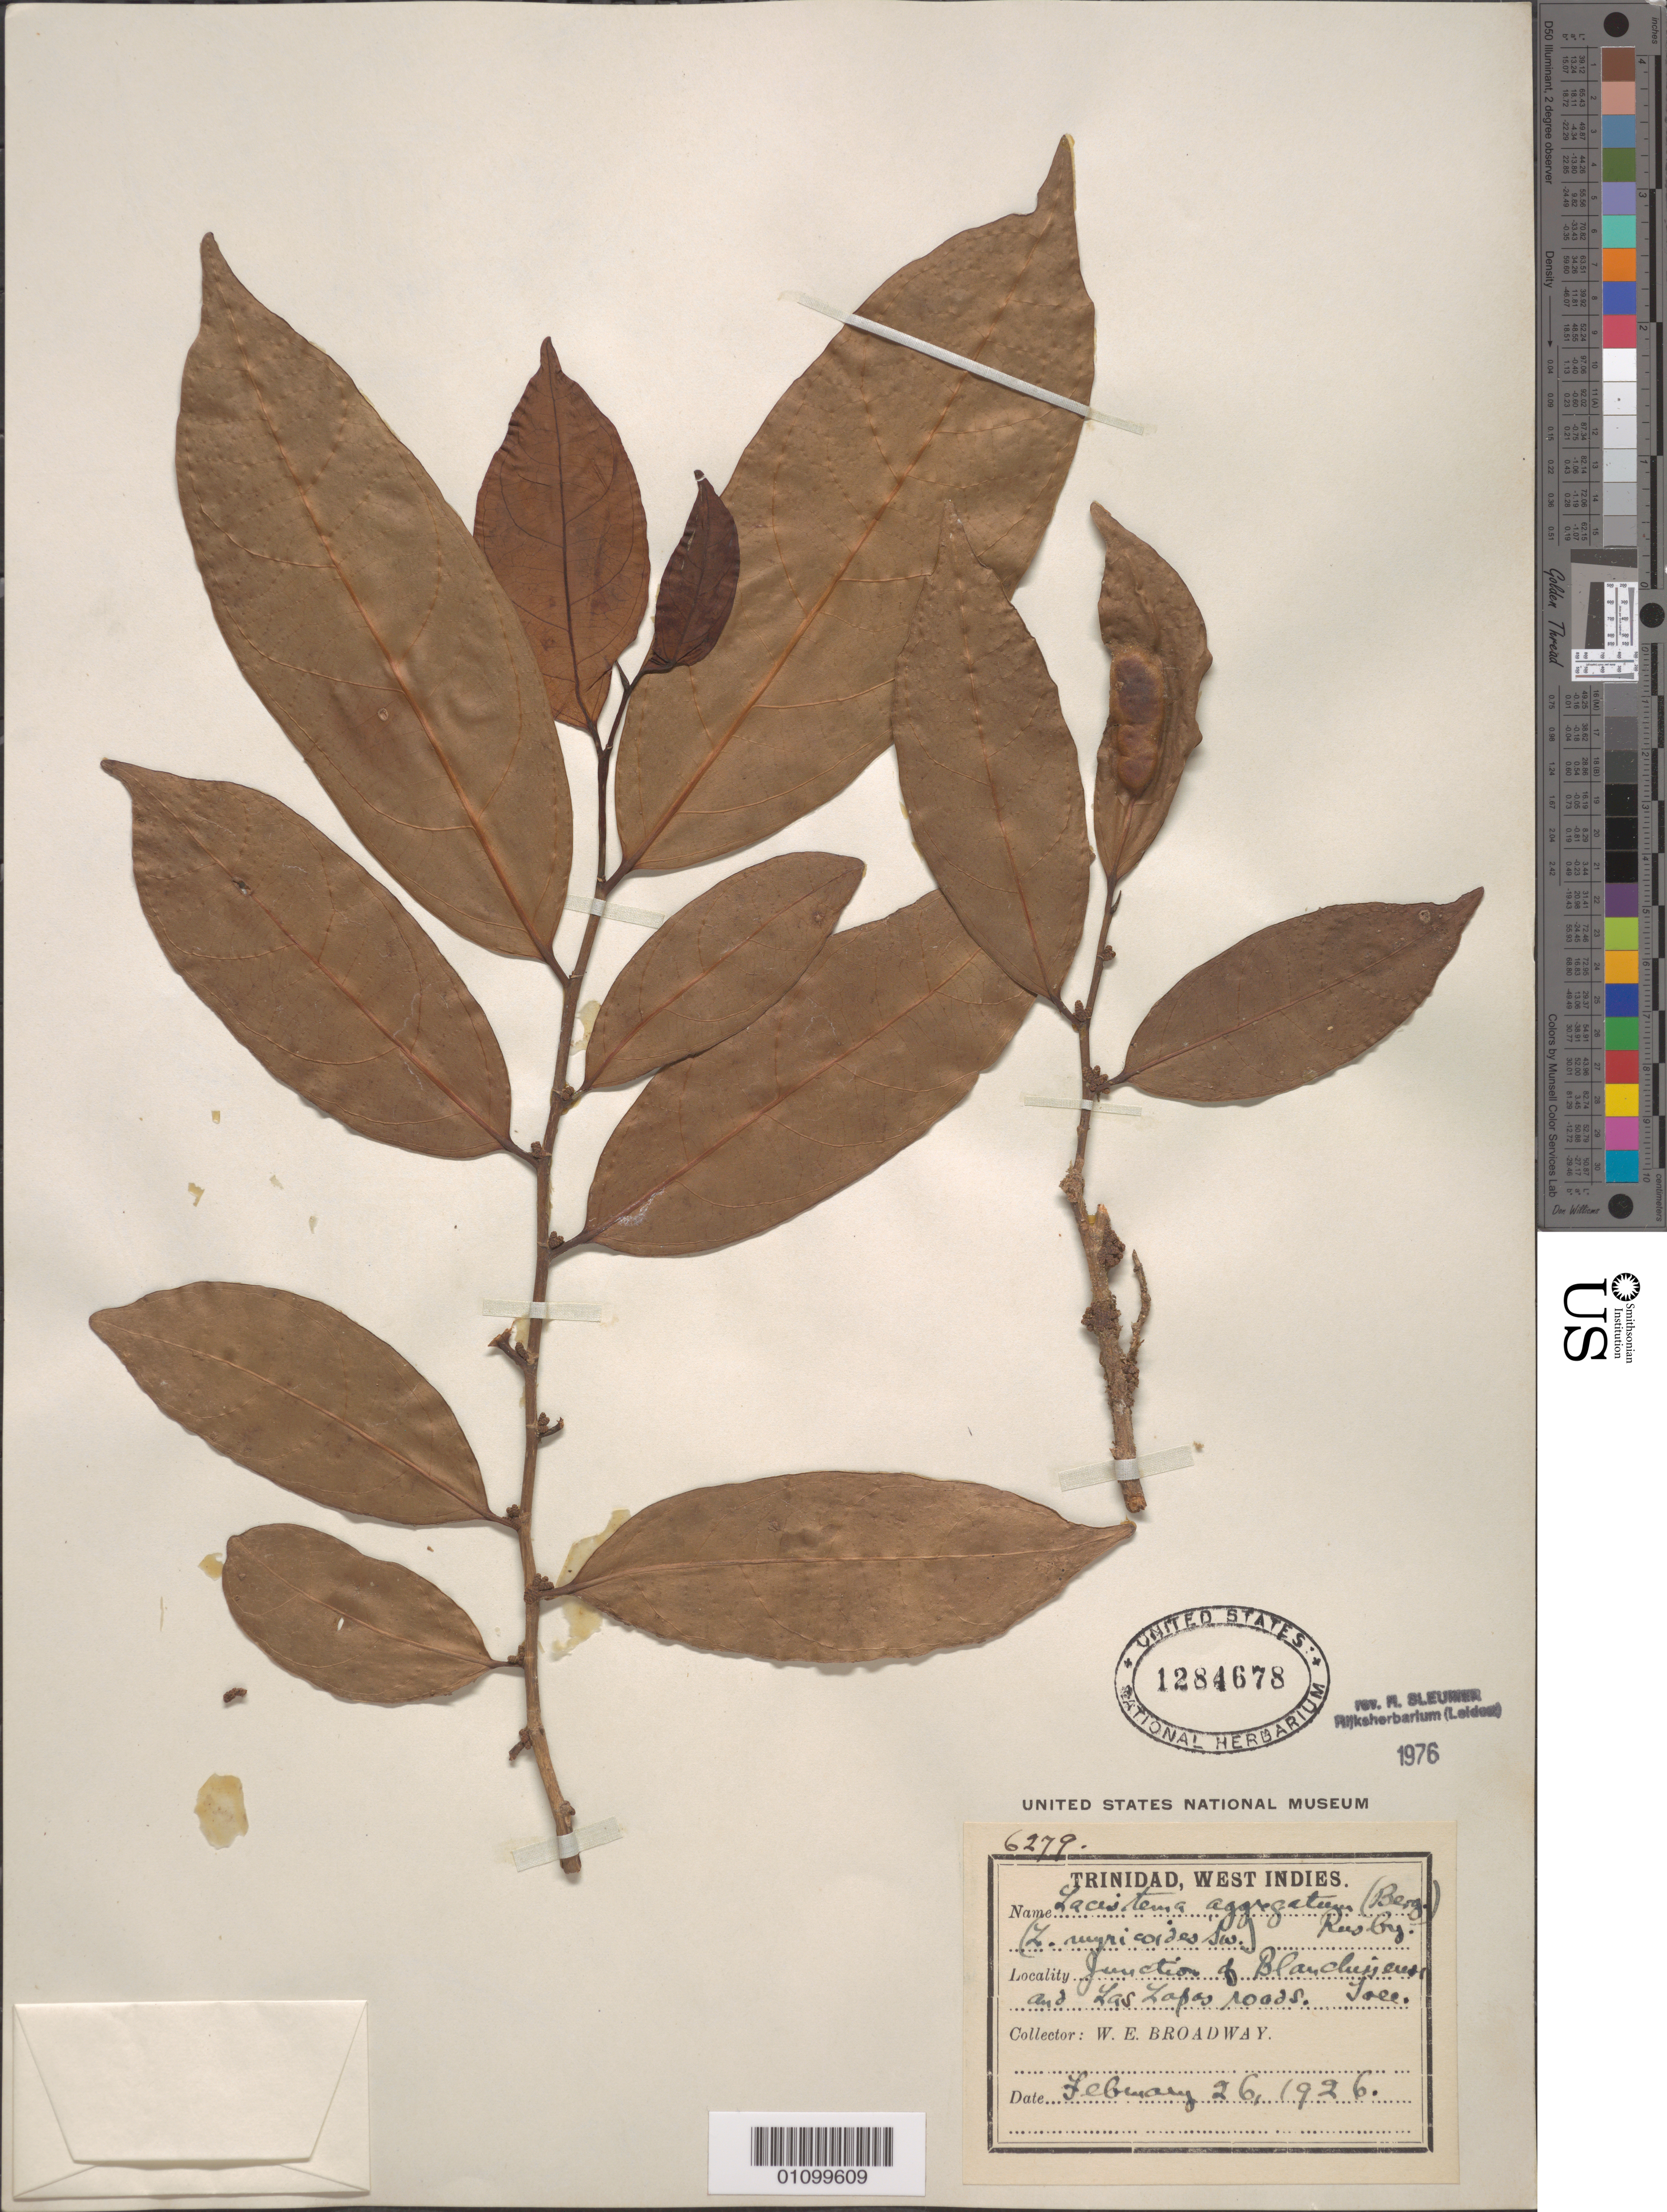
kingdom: Plantae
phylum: Tracheophyta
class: Magnoliopsida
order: Malpighiales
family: Lacistemataceae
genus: Lacistema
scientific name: Lacistema aggregatum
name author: (P.J. Bergius) Rusby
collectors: W. E. Broadway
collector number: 6279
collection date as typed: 26 Feb 1926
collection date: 1926-02-26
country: Trinidad and Tobago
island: Trinidad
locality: Junction of Blanchisseuse and Las Lapas Roads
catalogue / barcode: US 1284678